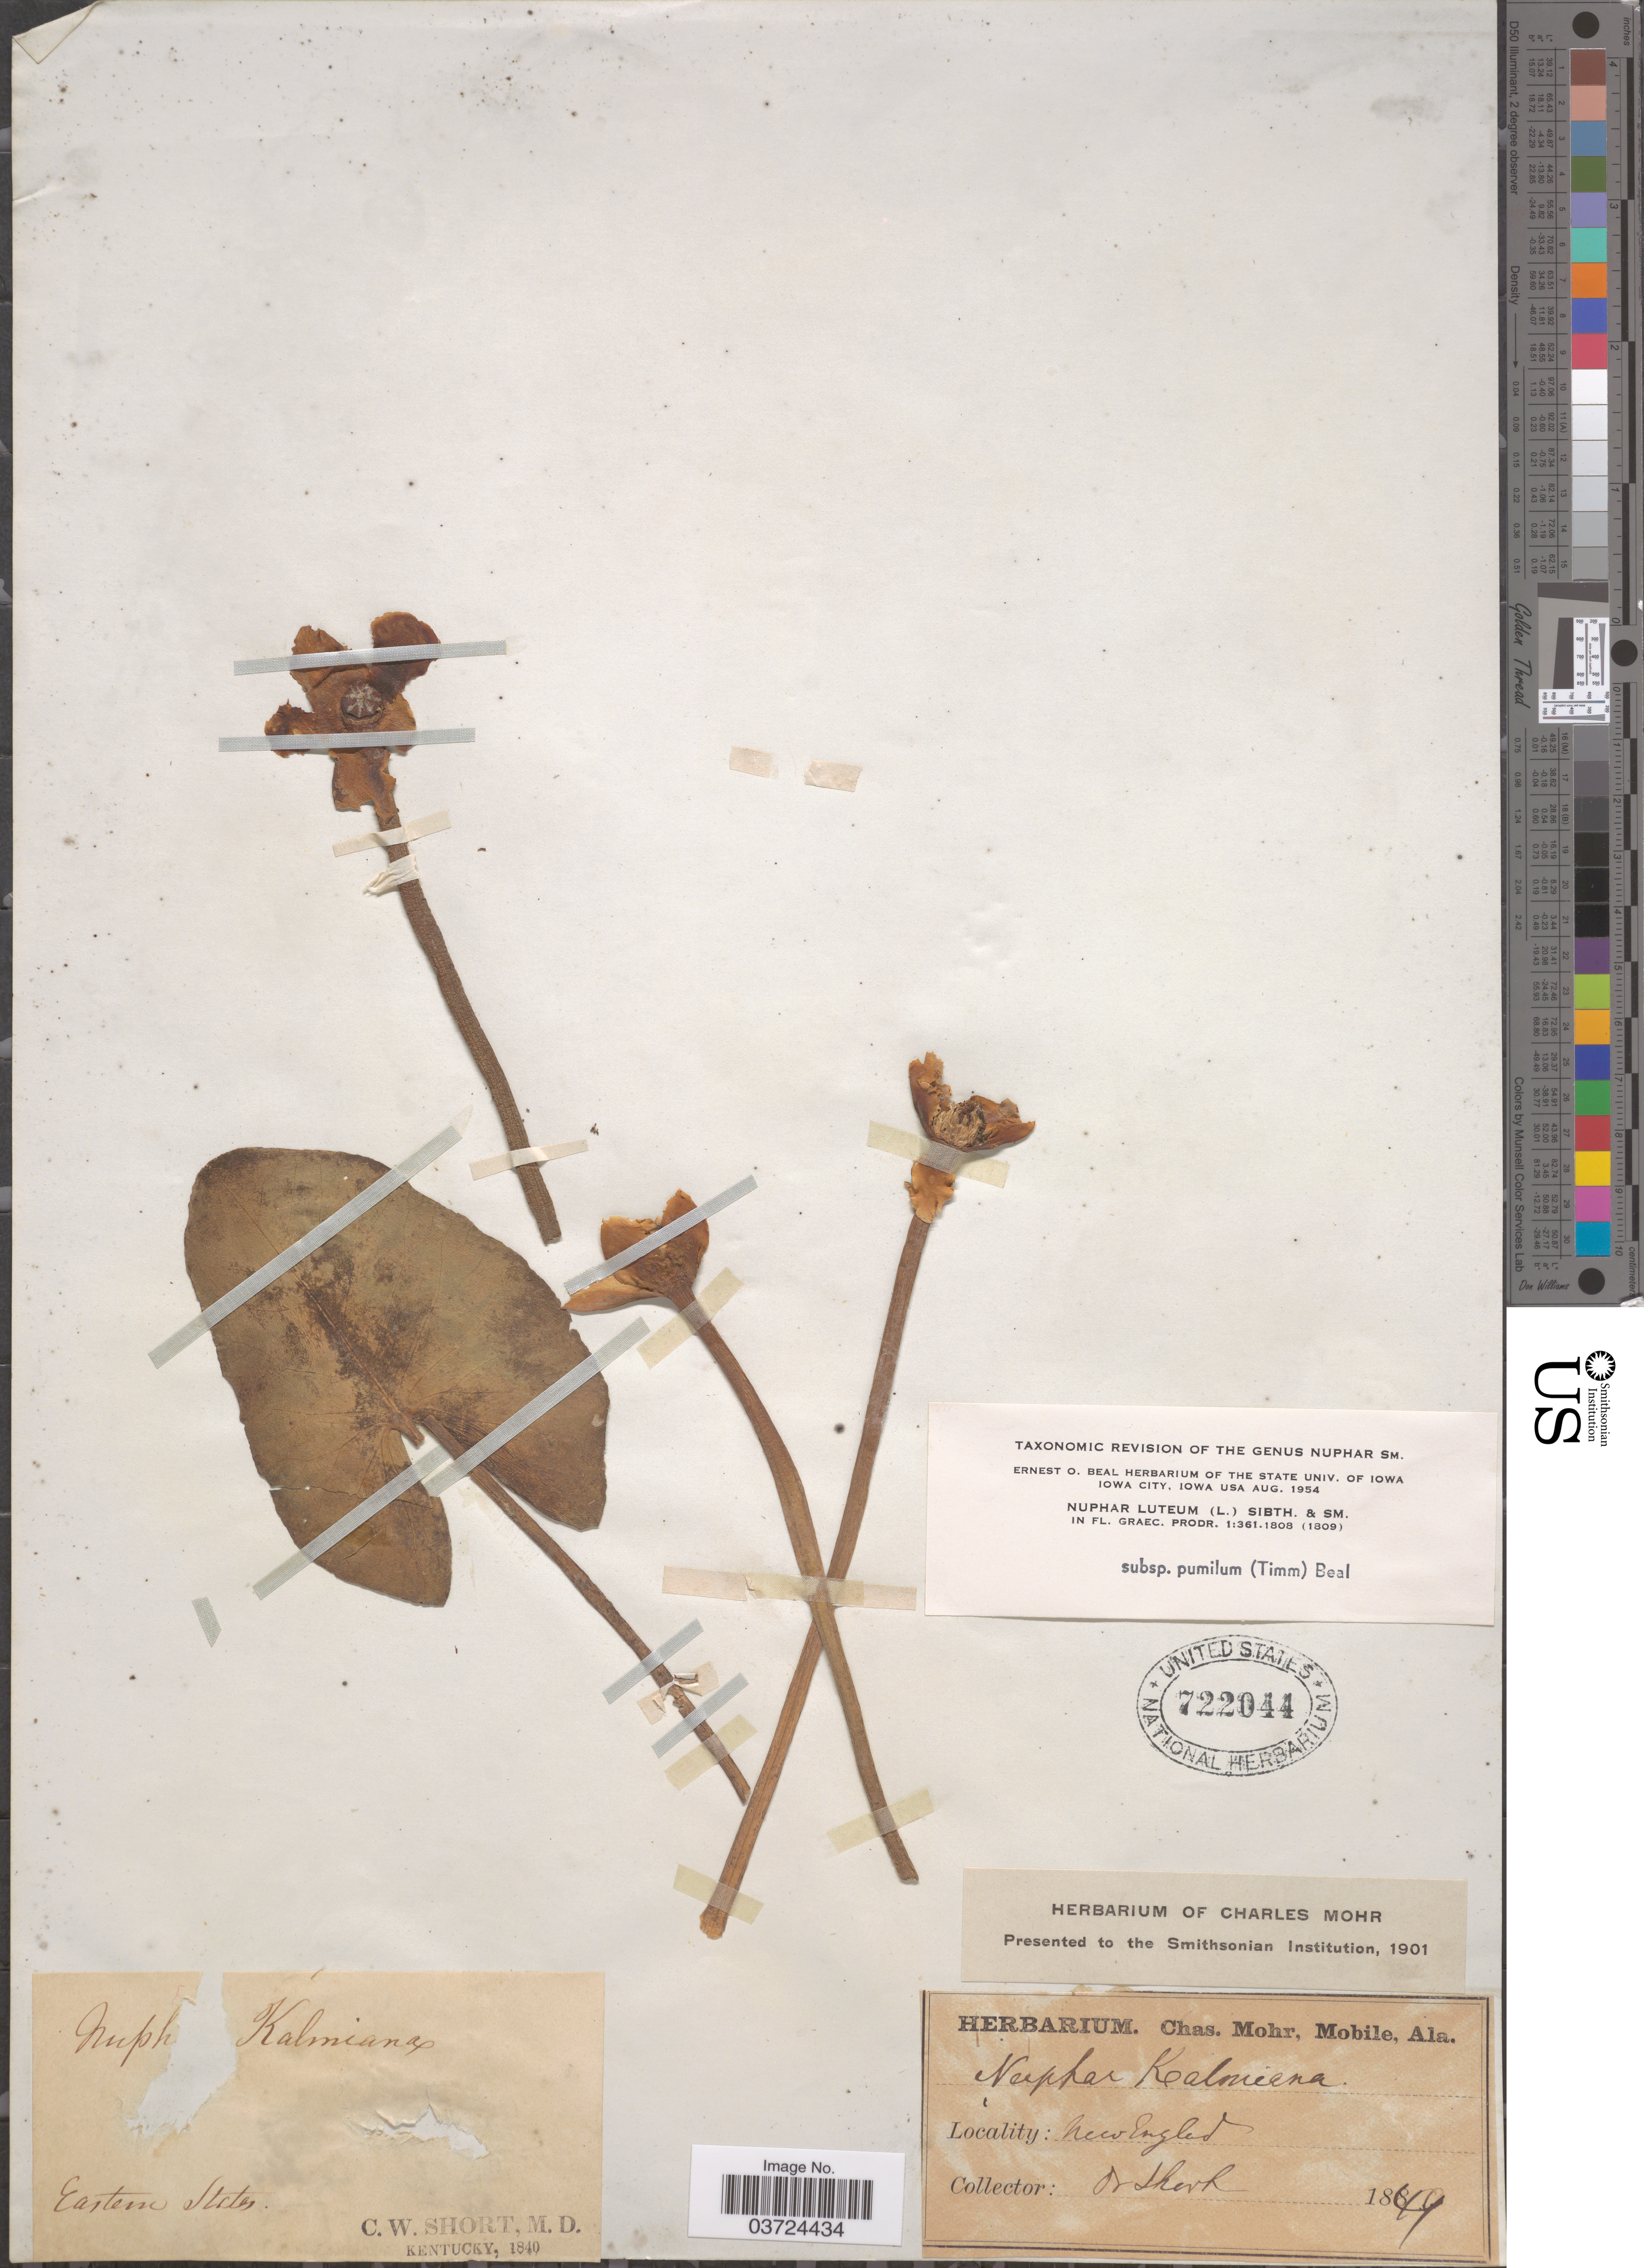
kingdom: Plantae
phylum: Tracheophyta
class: Magnoliopsida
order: Nymphaeales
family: Nymphaeaceae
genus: Nuphar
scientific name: Nuphar lutea subsp. pumila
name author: (Timm) DC.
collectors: C. W. Short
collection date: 1849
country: United States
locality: Eastern States. New England.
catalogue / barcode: US 722044